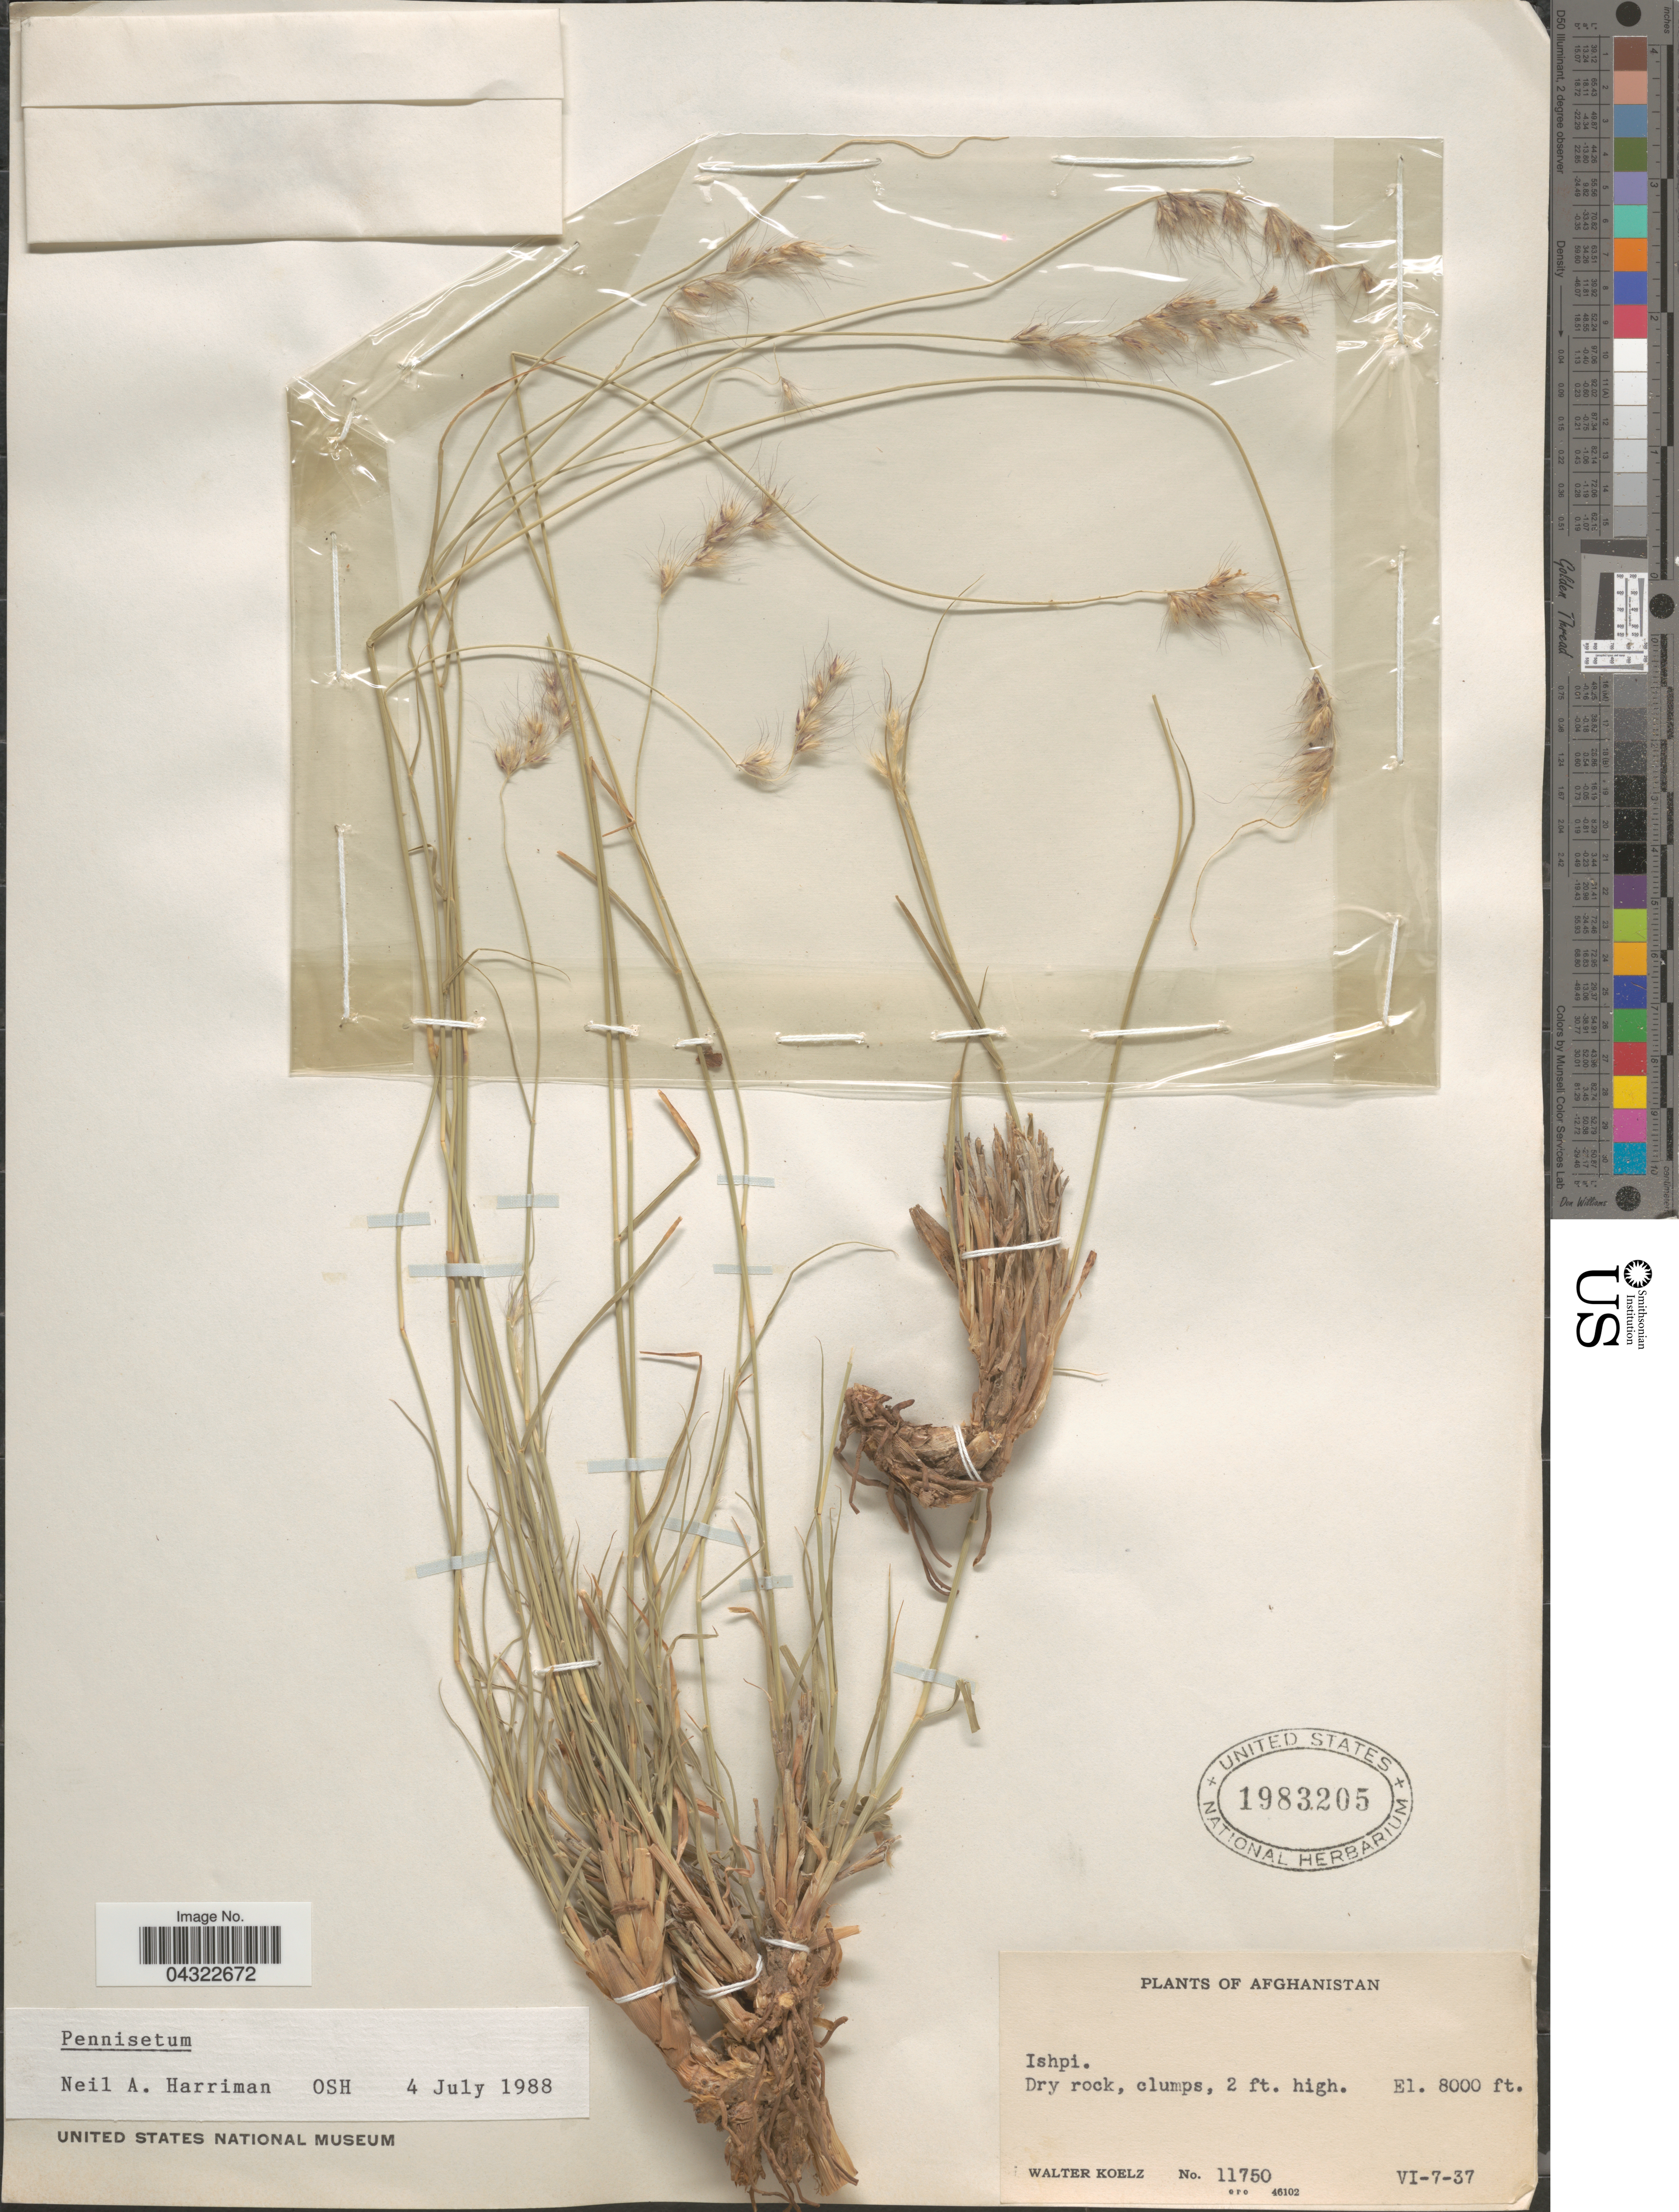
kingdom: Plantae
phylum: Tracheophyta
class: Liliopsida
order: Poales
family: Poaceae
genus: Cenchrus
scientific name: Cenchrus sp.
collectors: W. N. Koelz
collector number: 11750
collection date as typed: Transcribed d/m/y: 7/6/37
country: Afghanistan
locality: Ishpi.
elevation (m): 2438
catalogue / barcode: US 1983205